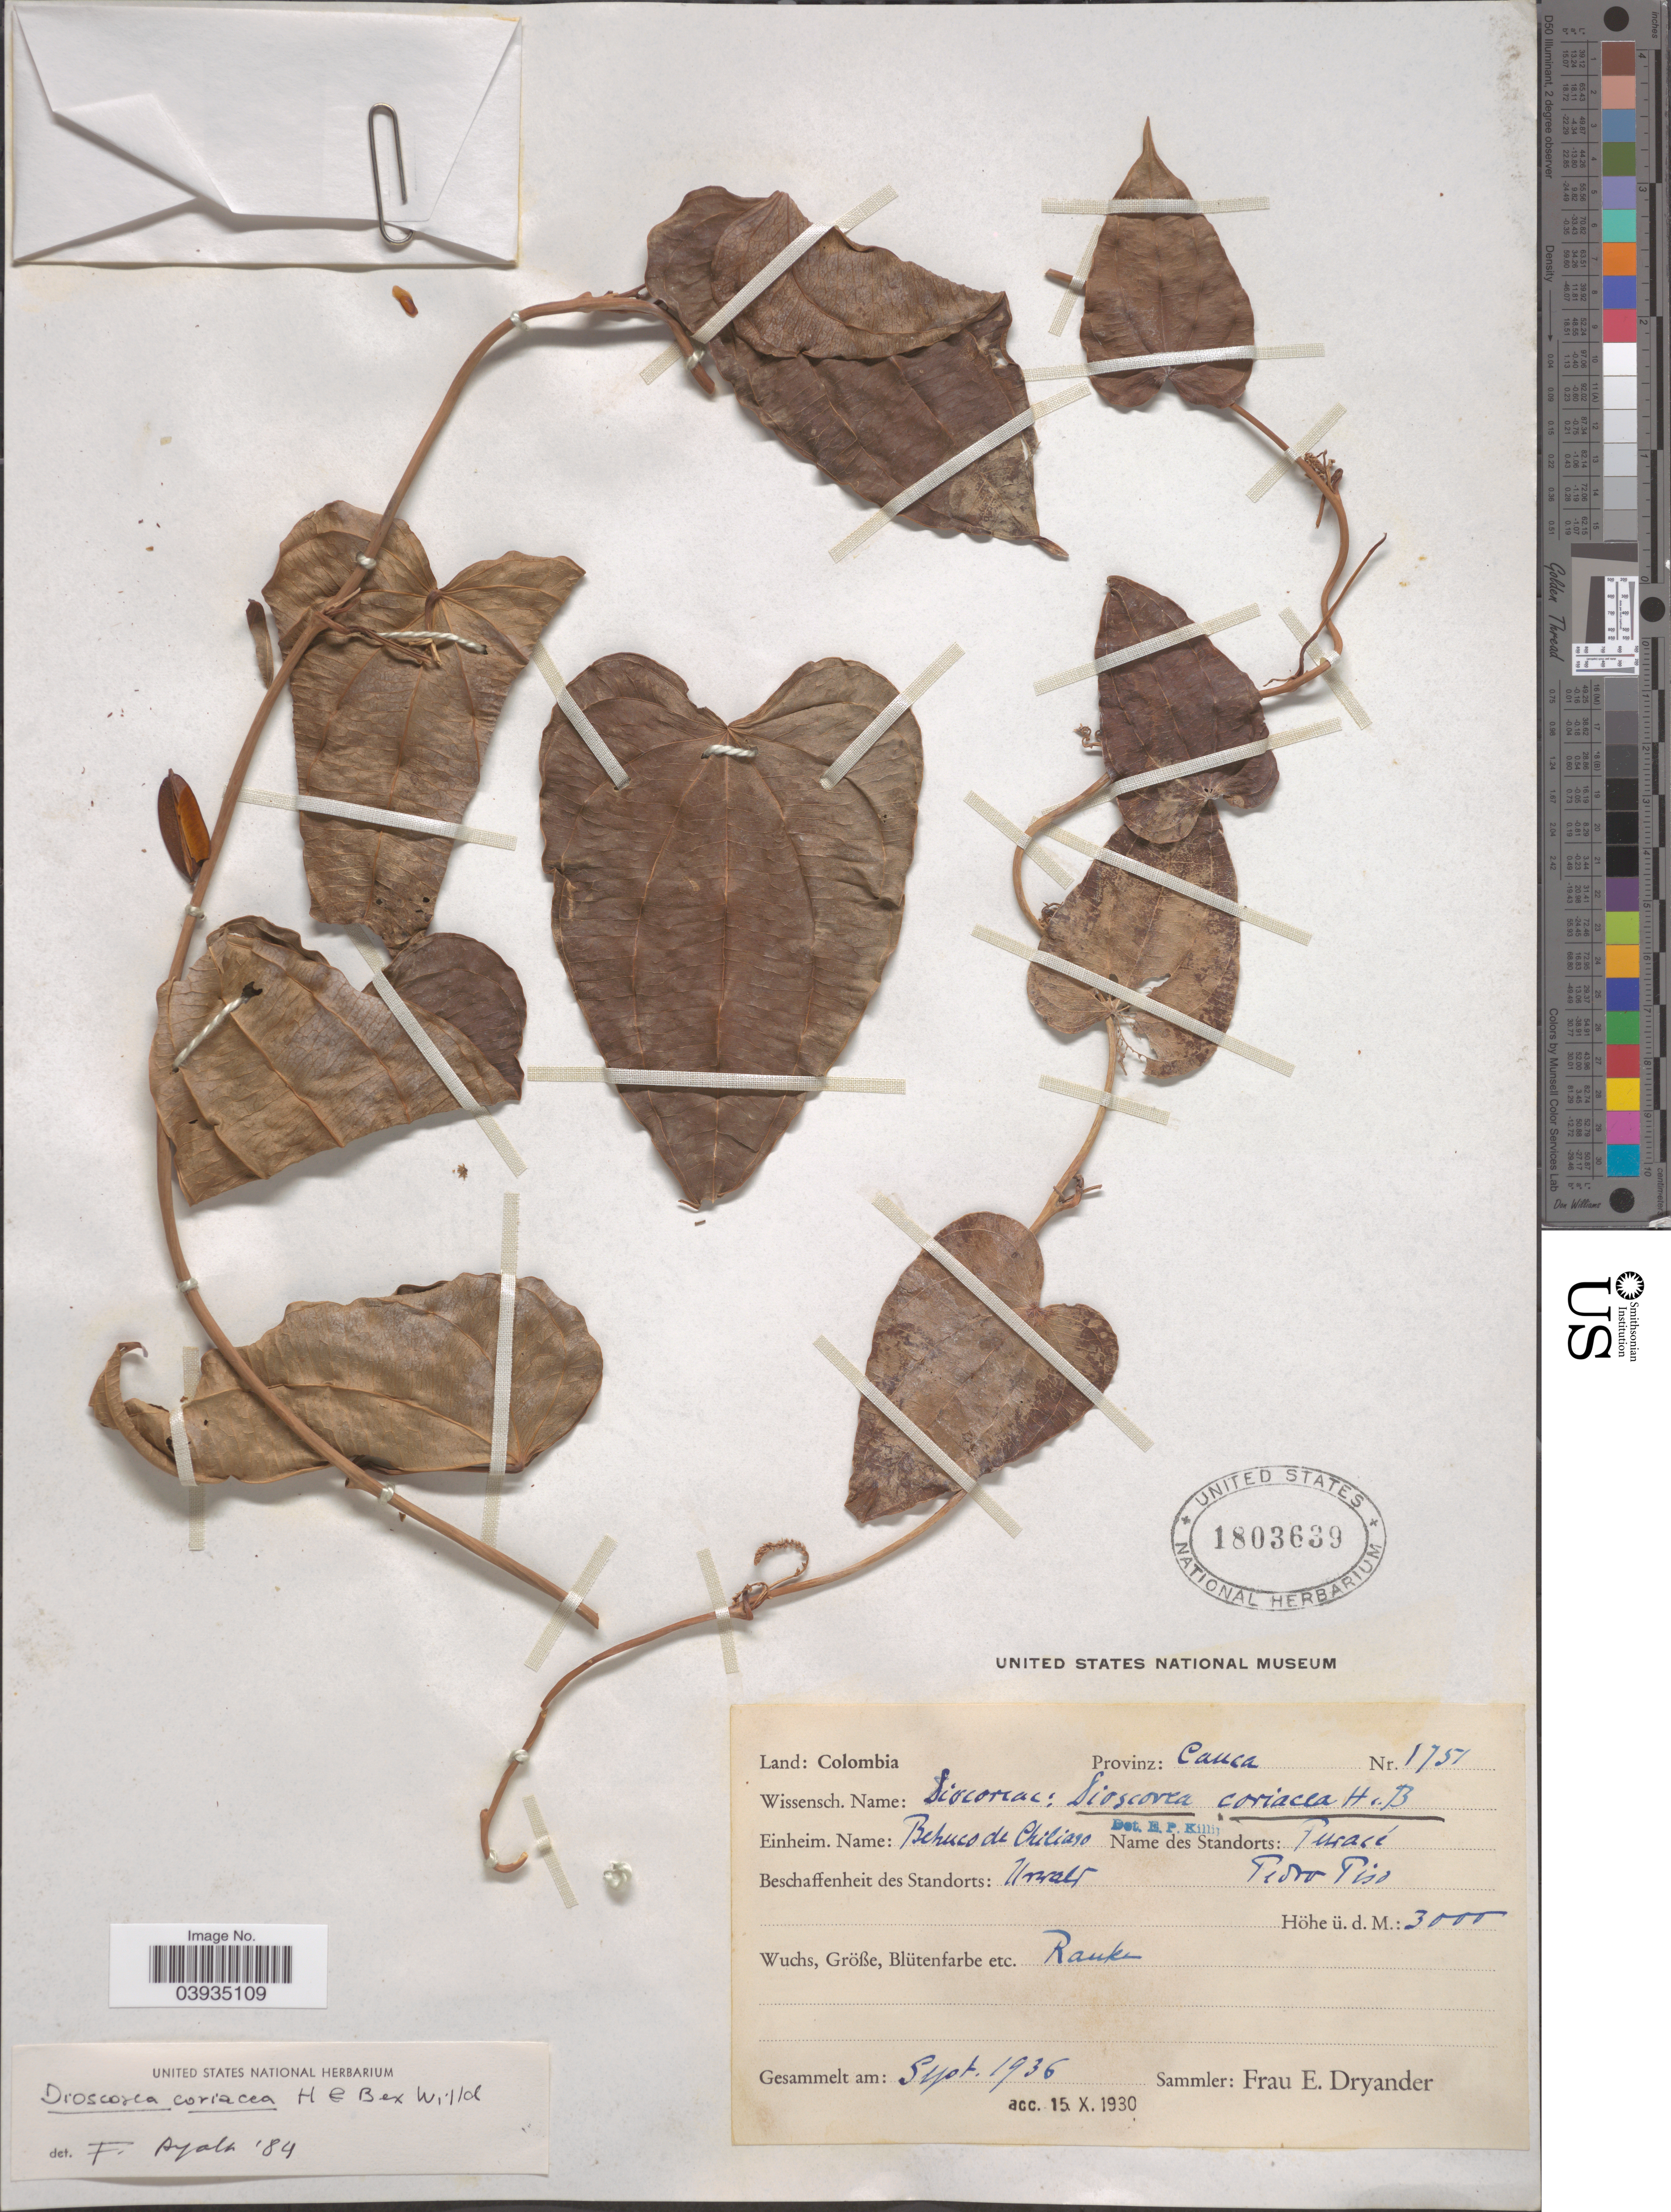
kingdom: Plantae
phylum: Tracheophyta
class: Liliopsida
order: Dioscoreales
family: Dioscoreaceae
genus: Dioscorea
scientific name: Dioscorea coriacea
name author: Humb. & Bonpl. ex Willd.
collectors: E. Dryander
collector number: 1751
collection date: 1936-09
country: Colombia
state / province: Cauca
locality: Puracé, Pedro Piso.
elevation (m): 3000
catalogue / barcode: US 1803639